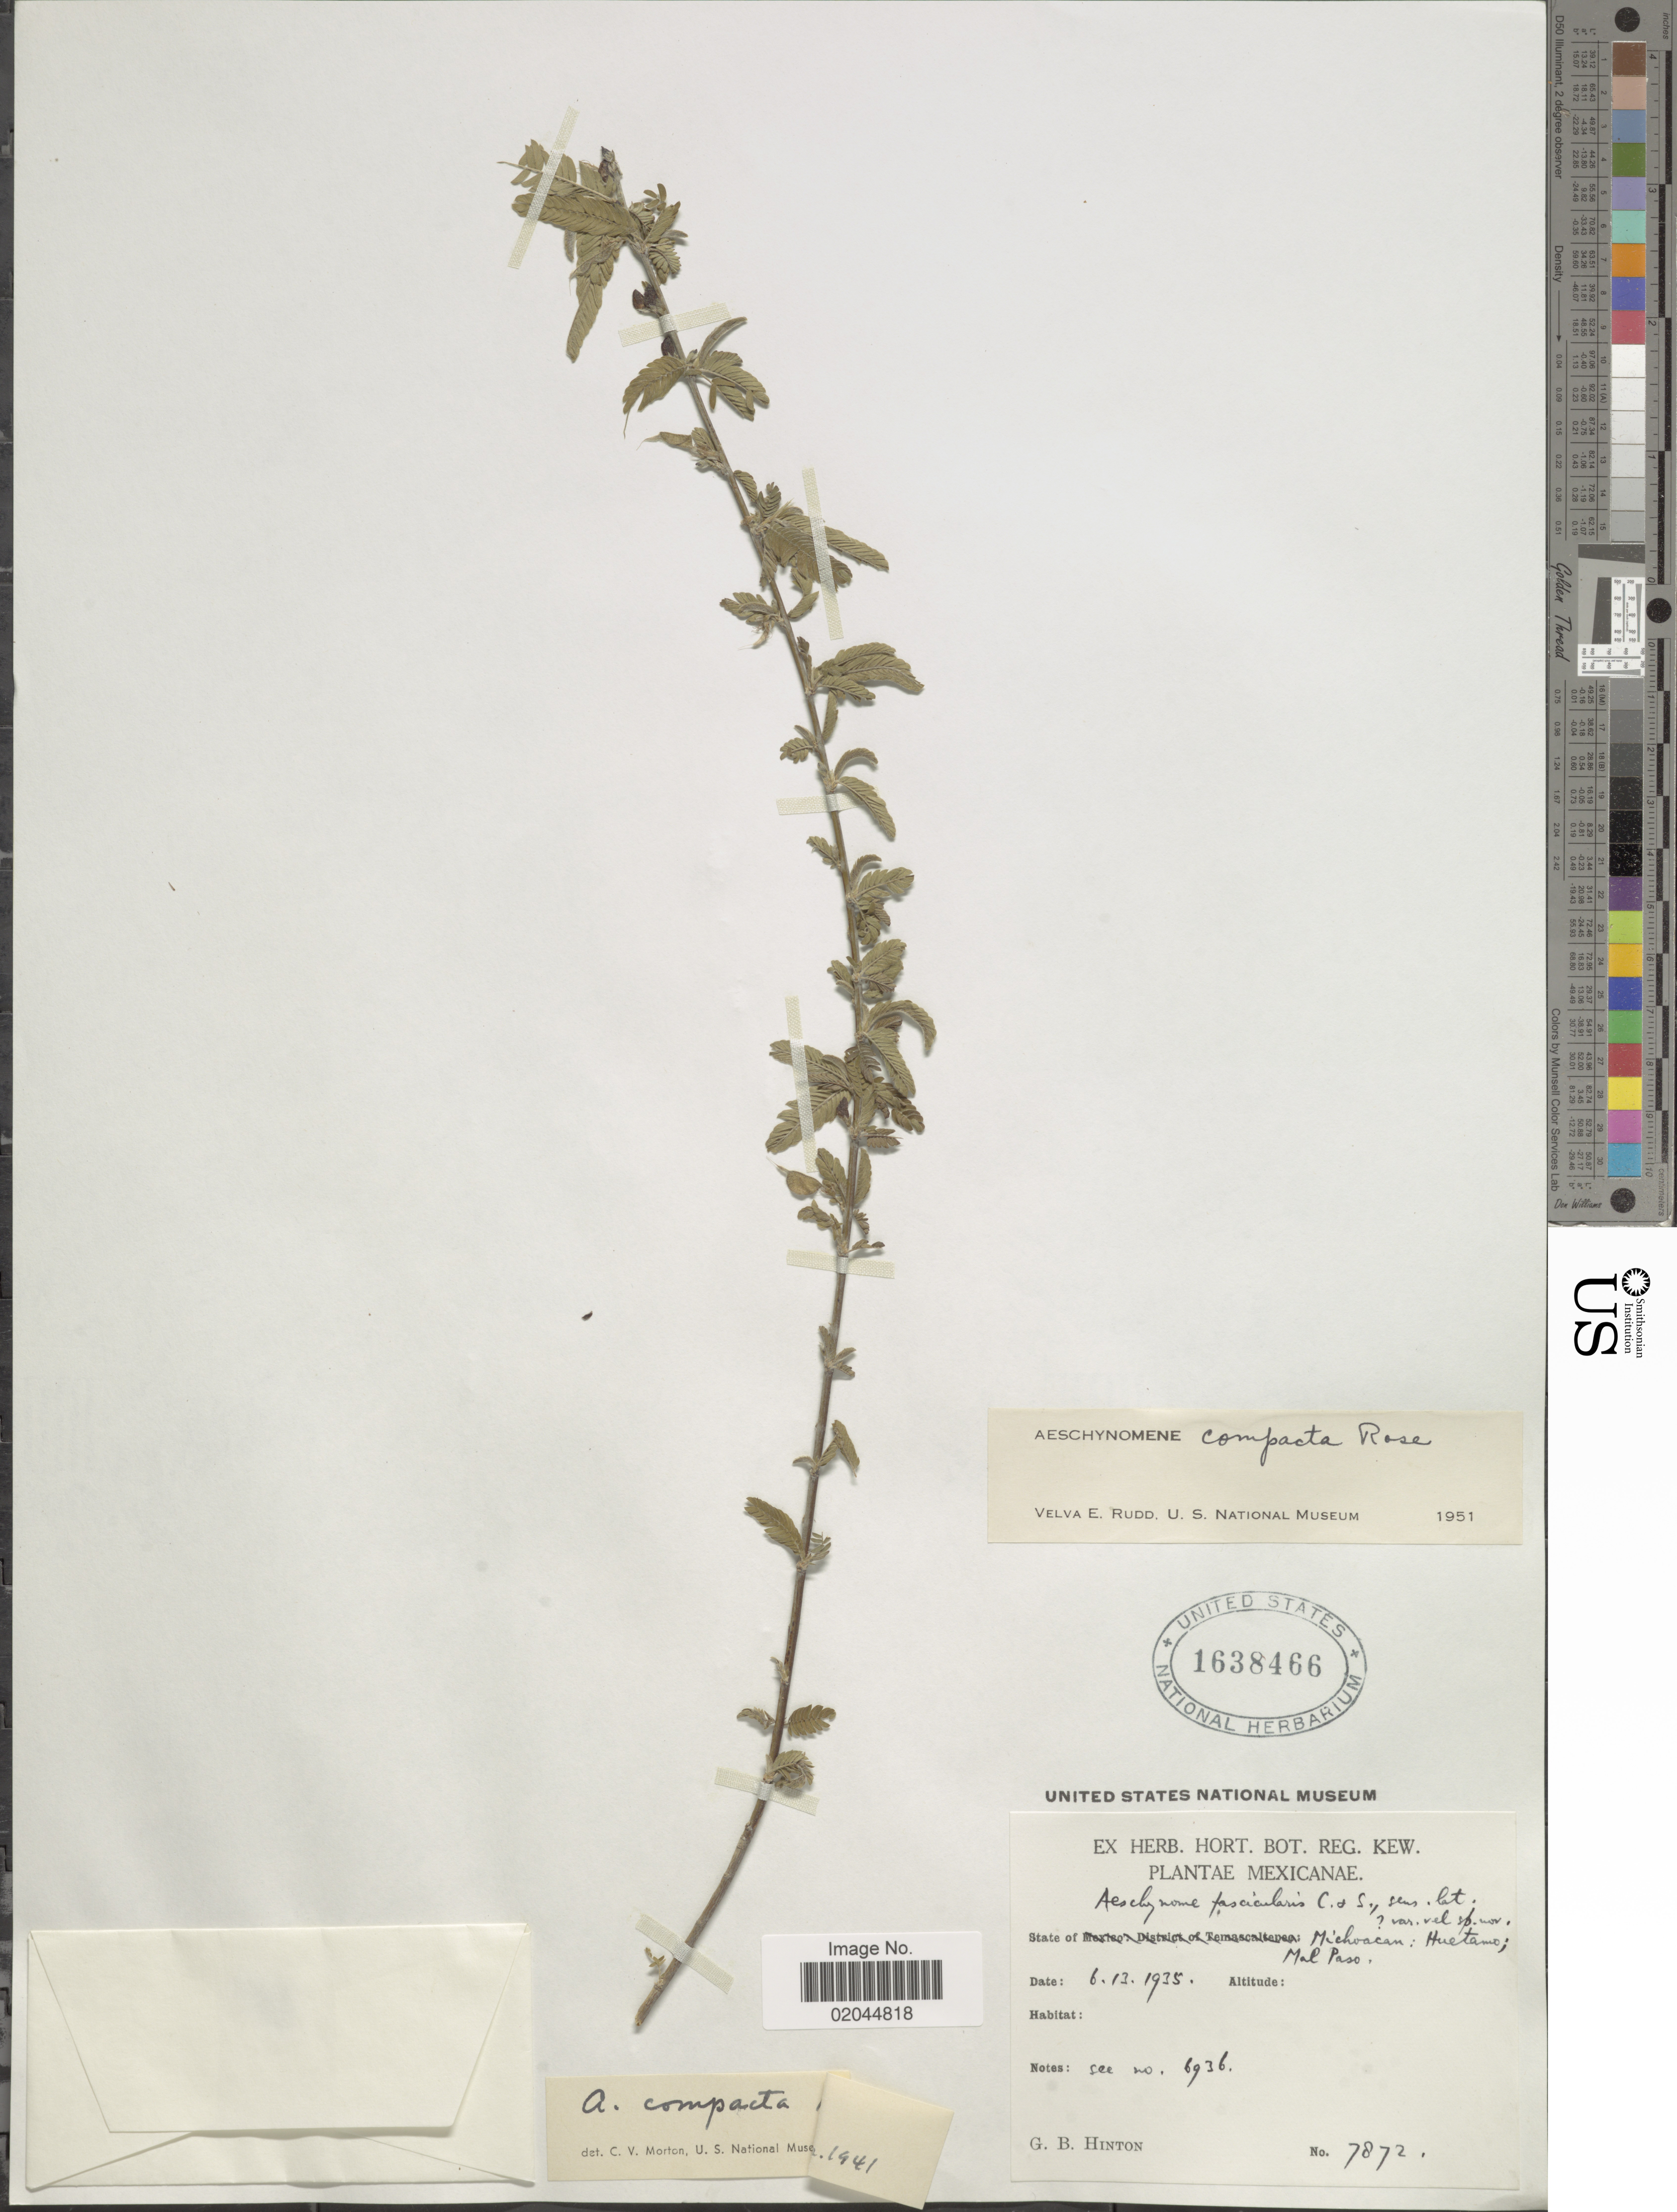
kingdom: Plantae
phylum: Tracheophyta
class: Magnoliopsida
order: Fabales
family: Fabaceae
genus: Aeschynomene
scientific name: Aeschynomene compacta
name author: Rose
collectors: G. B. Hinton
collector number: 7872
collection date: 1935-06-13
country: Mexico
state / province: Michoacán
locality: State of Michoacan: Huetamo, Mal Paso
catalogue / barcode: US 1638466